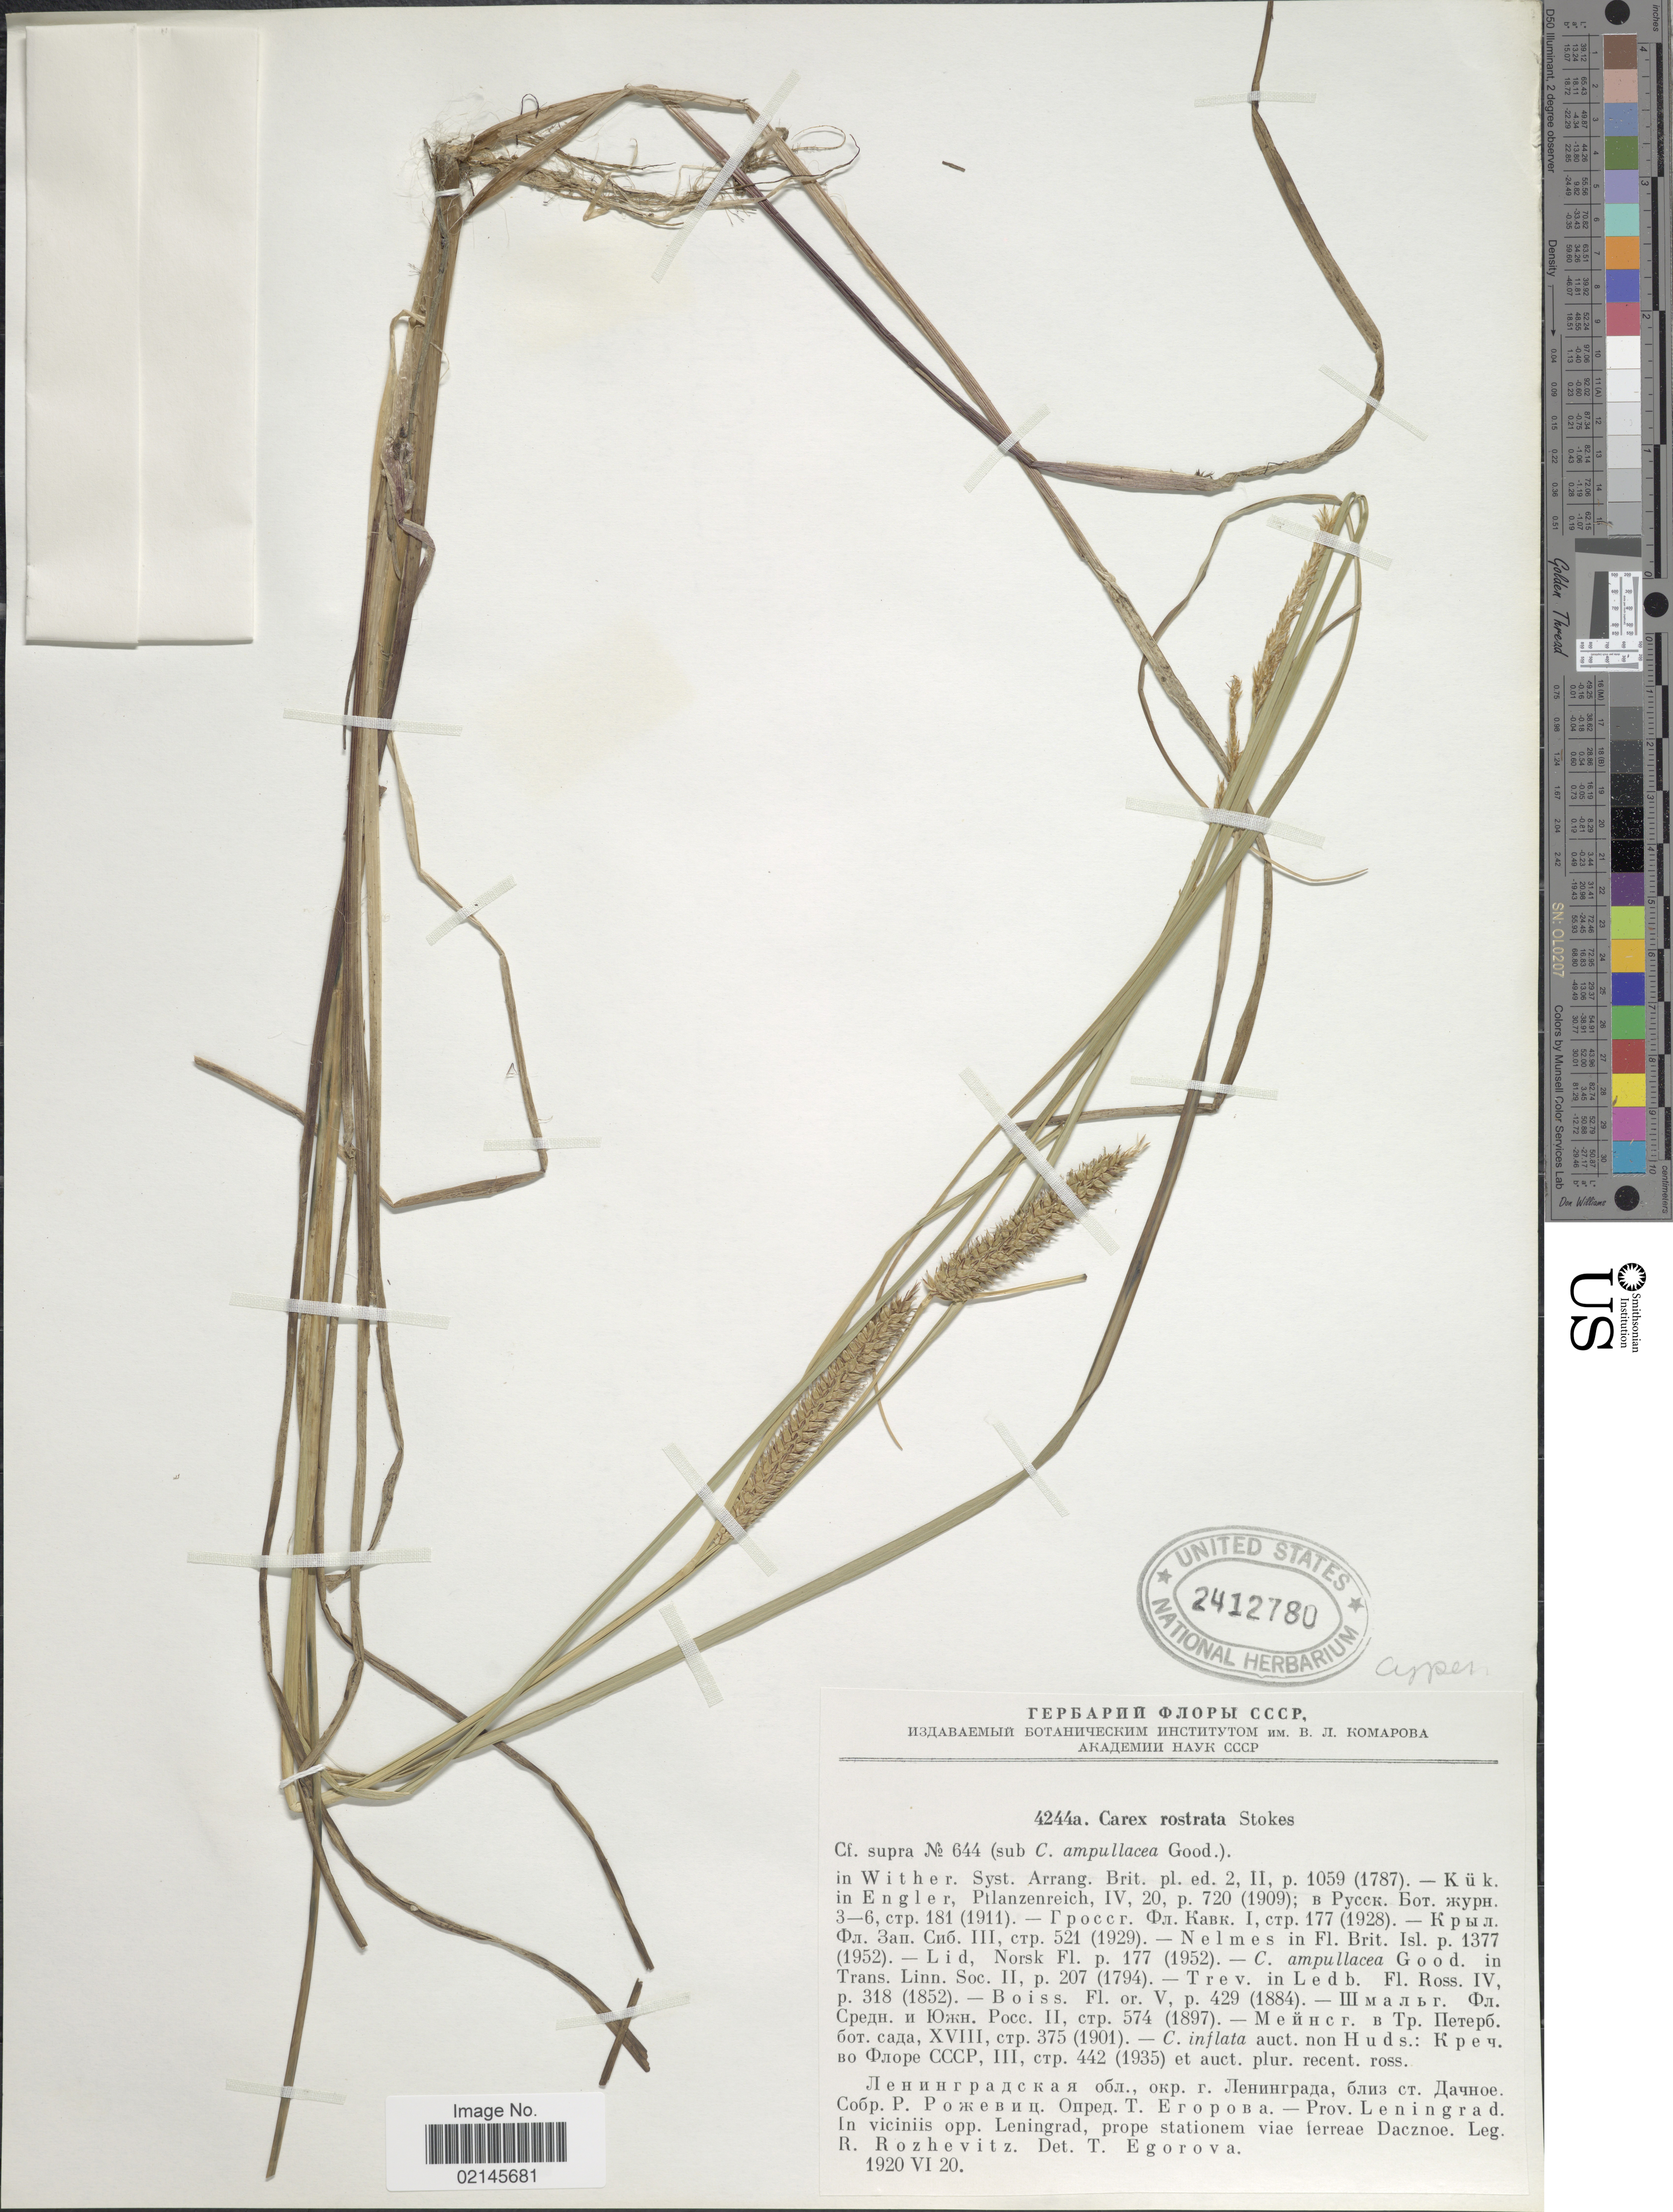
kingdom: Plantae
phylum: Tracheophyta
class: Liliopsida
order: Poales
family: Cyperaceae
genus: Carex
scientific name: Carex rostrata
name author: Stokes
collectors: R. Rozhevits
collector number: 4244a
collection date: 1920-06-20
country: Russian Federation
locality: Prov. Leningrad, viciniis opp. Leningrad, prope stationem viae ferreae Dacznoe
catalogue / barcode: US 2412780